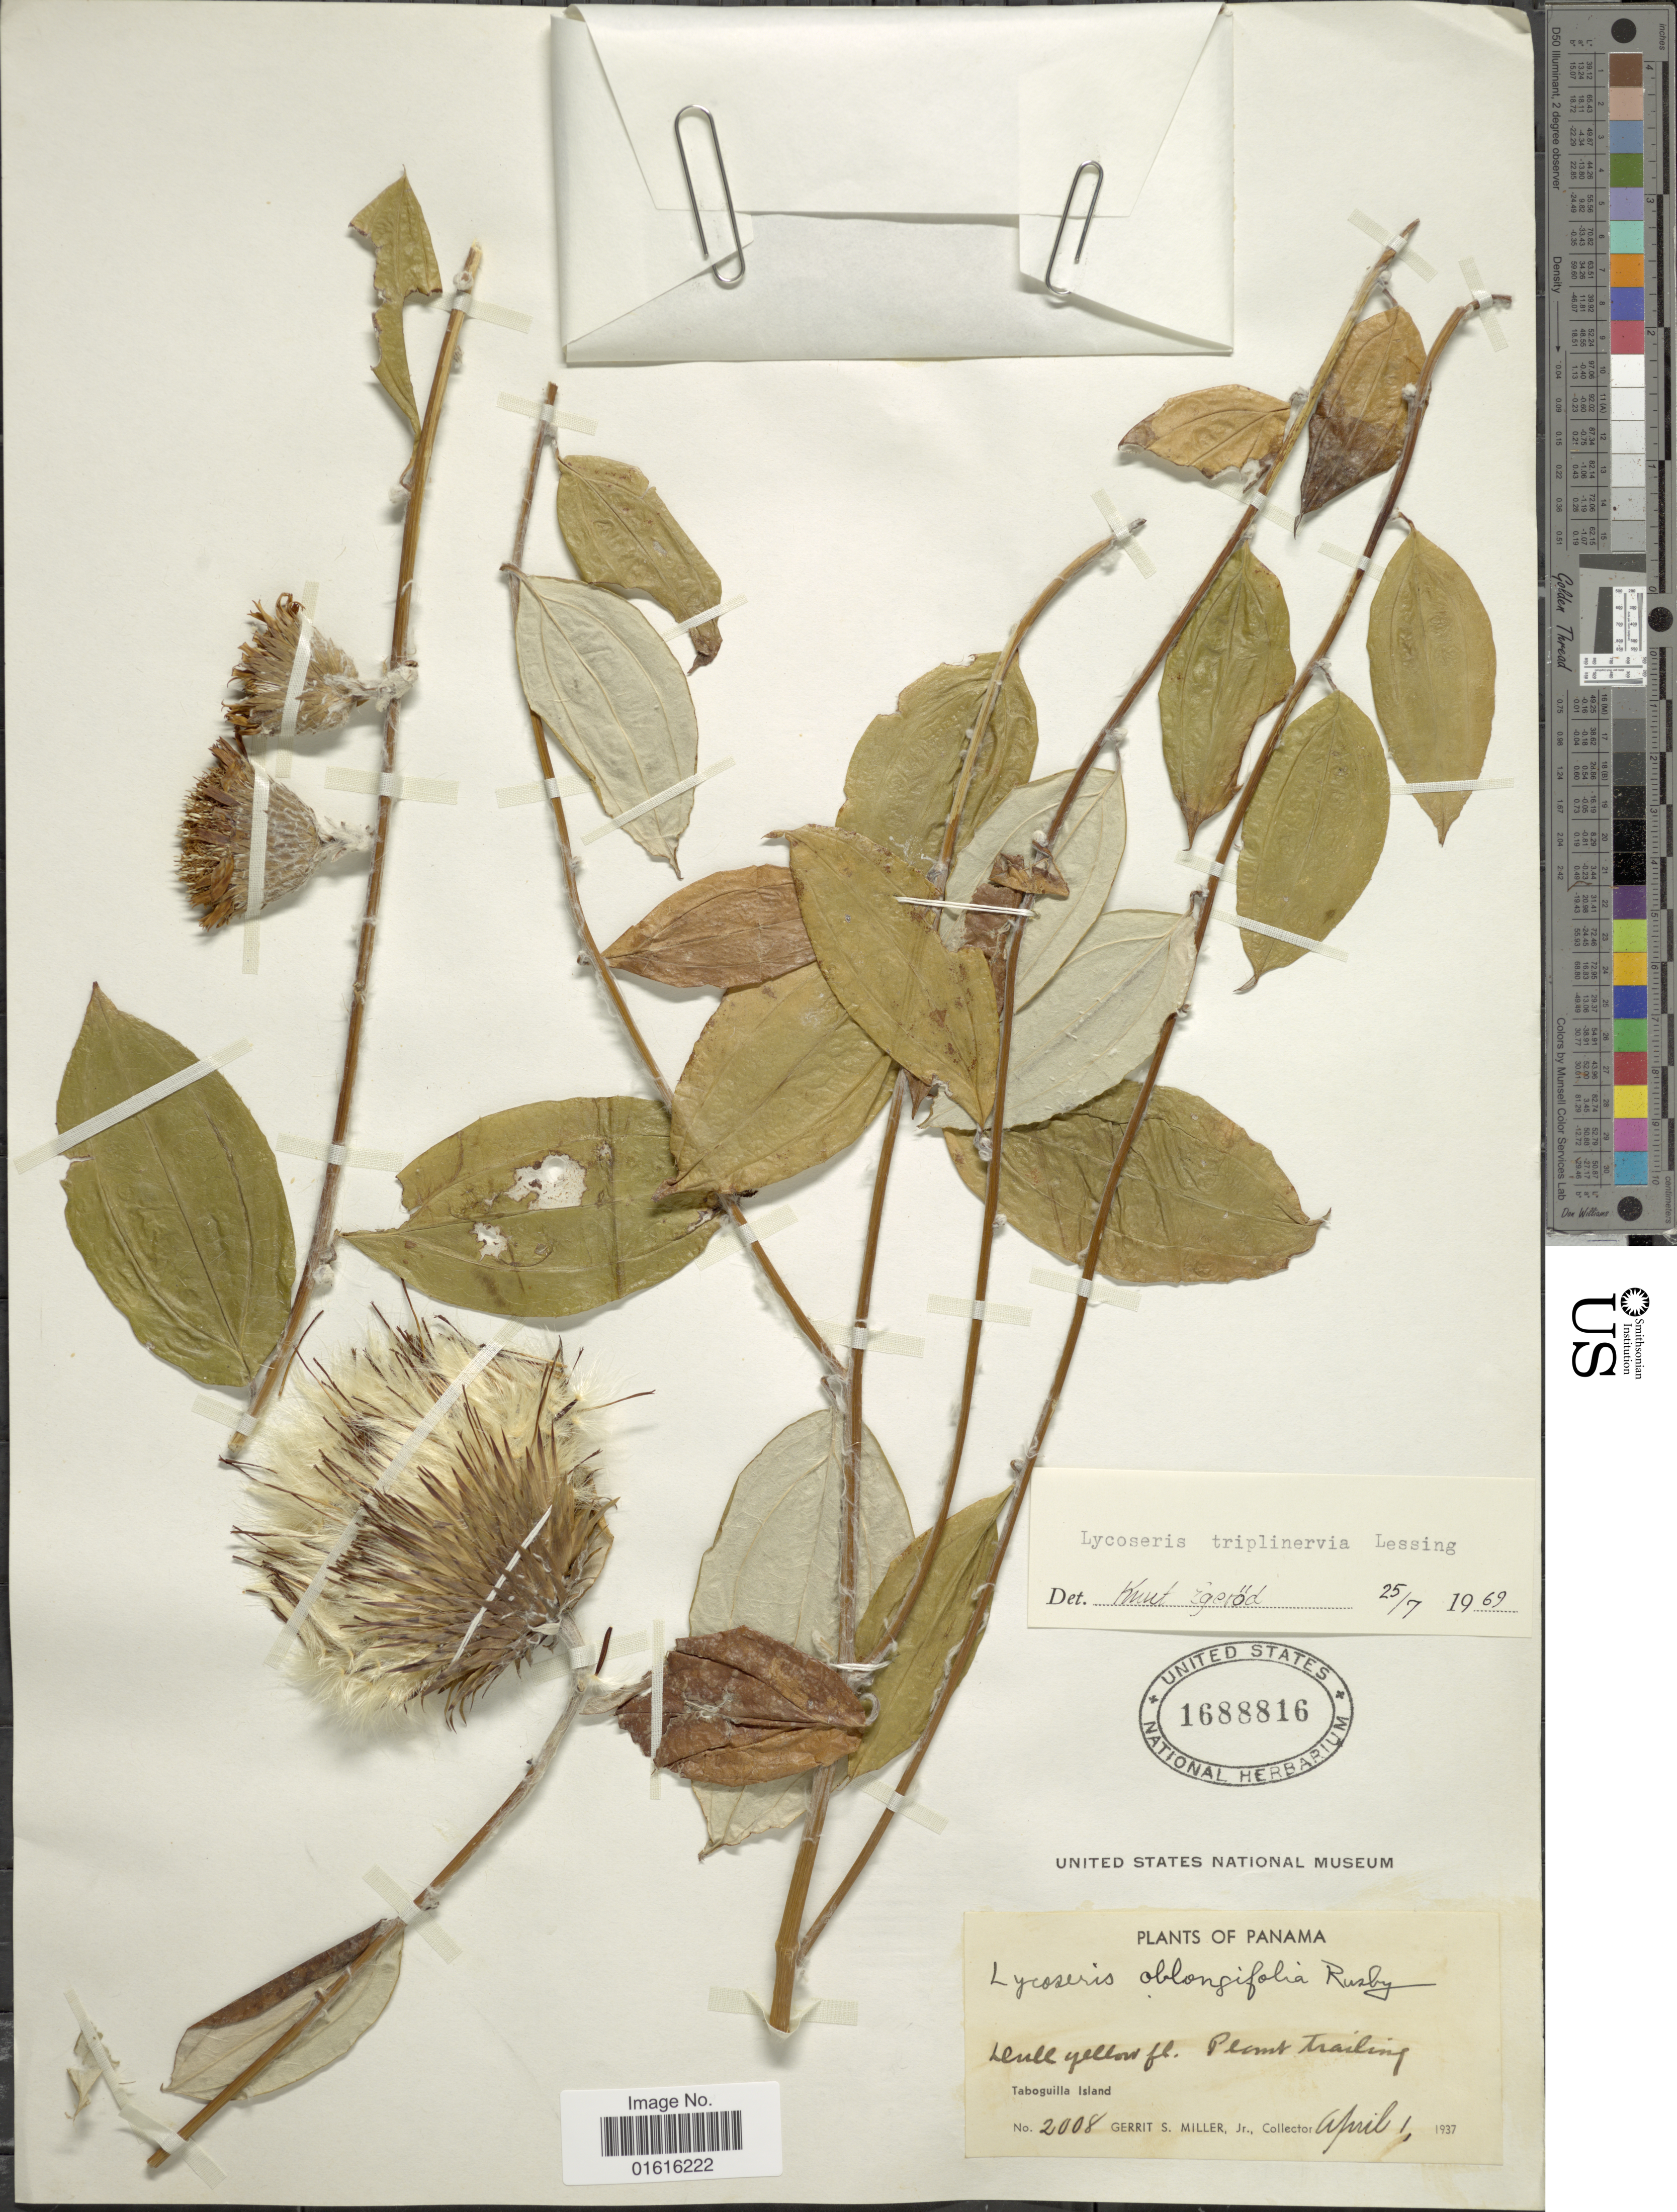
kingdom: Plantae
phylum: Tracheophyta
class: Magnoliopsida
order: Asterales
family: Asteraceae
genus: Lycoseris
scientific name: Lycoseris triplinervia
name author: Less.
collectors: G. S. Miller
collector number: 2008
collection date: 1937-04-01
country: Panama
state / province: Panamá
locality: Panama. Taboguilla Island.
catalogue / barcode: US 1688816